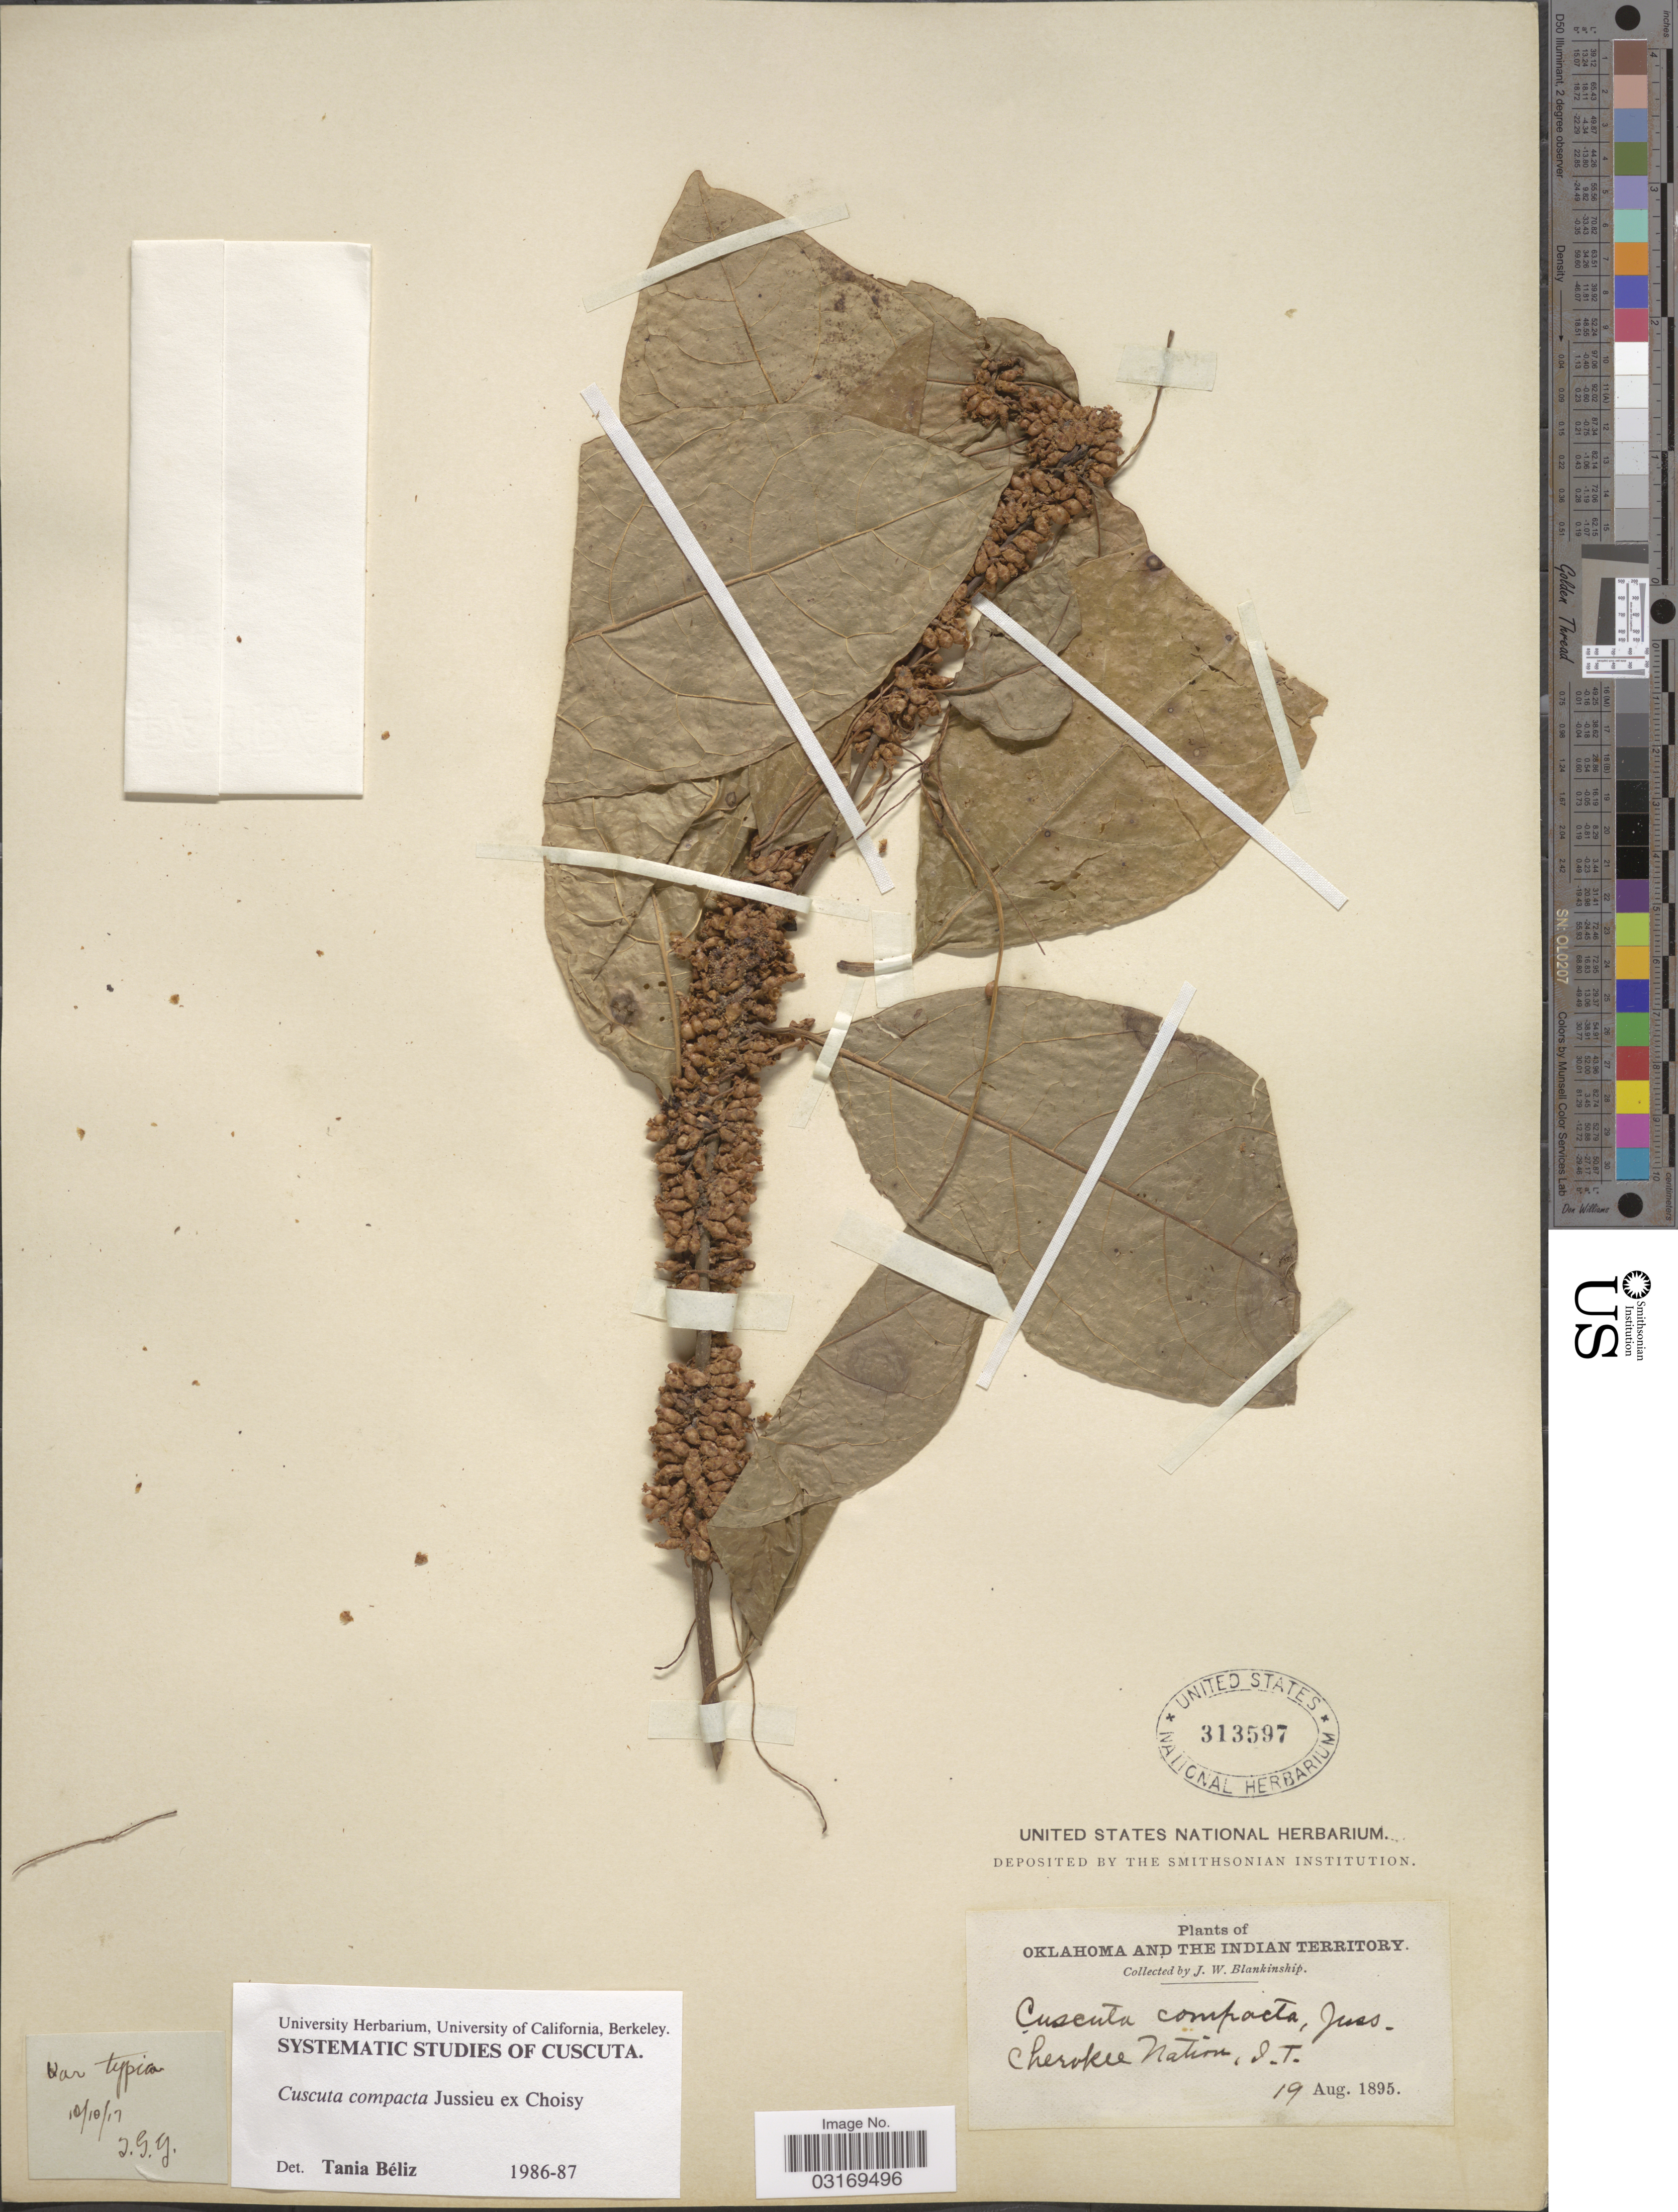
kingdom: Plantae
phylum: Tracheophyta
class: Magnoliopsida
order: Solanales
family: Convolvulaceae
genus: Cuscuta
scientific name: Cuscuta compacta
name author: Juss. ex Choisy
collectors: J. W. Blankinship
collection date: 1895-08-19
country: United States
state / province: Oklahoma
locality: Cherokee Nation, I. T.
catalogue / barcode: US 313597